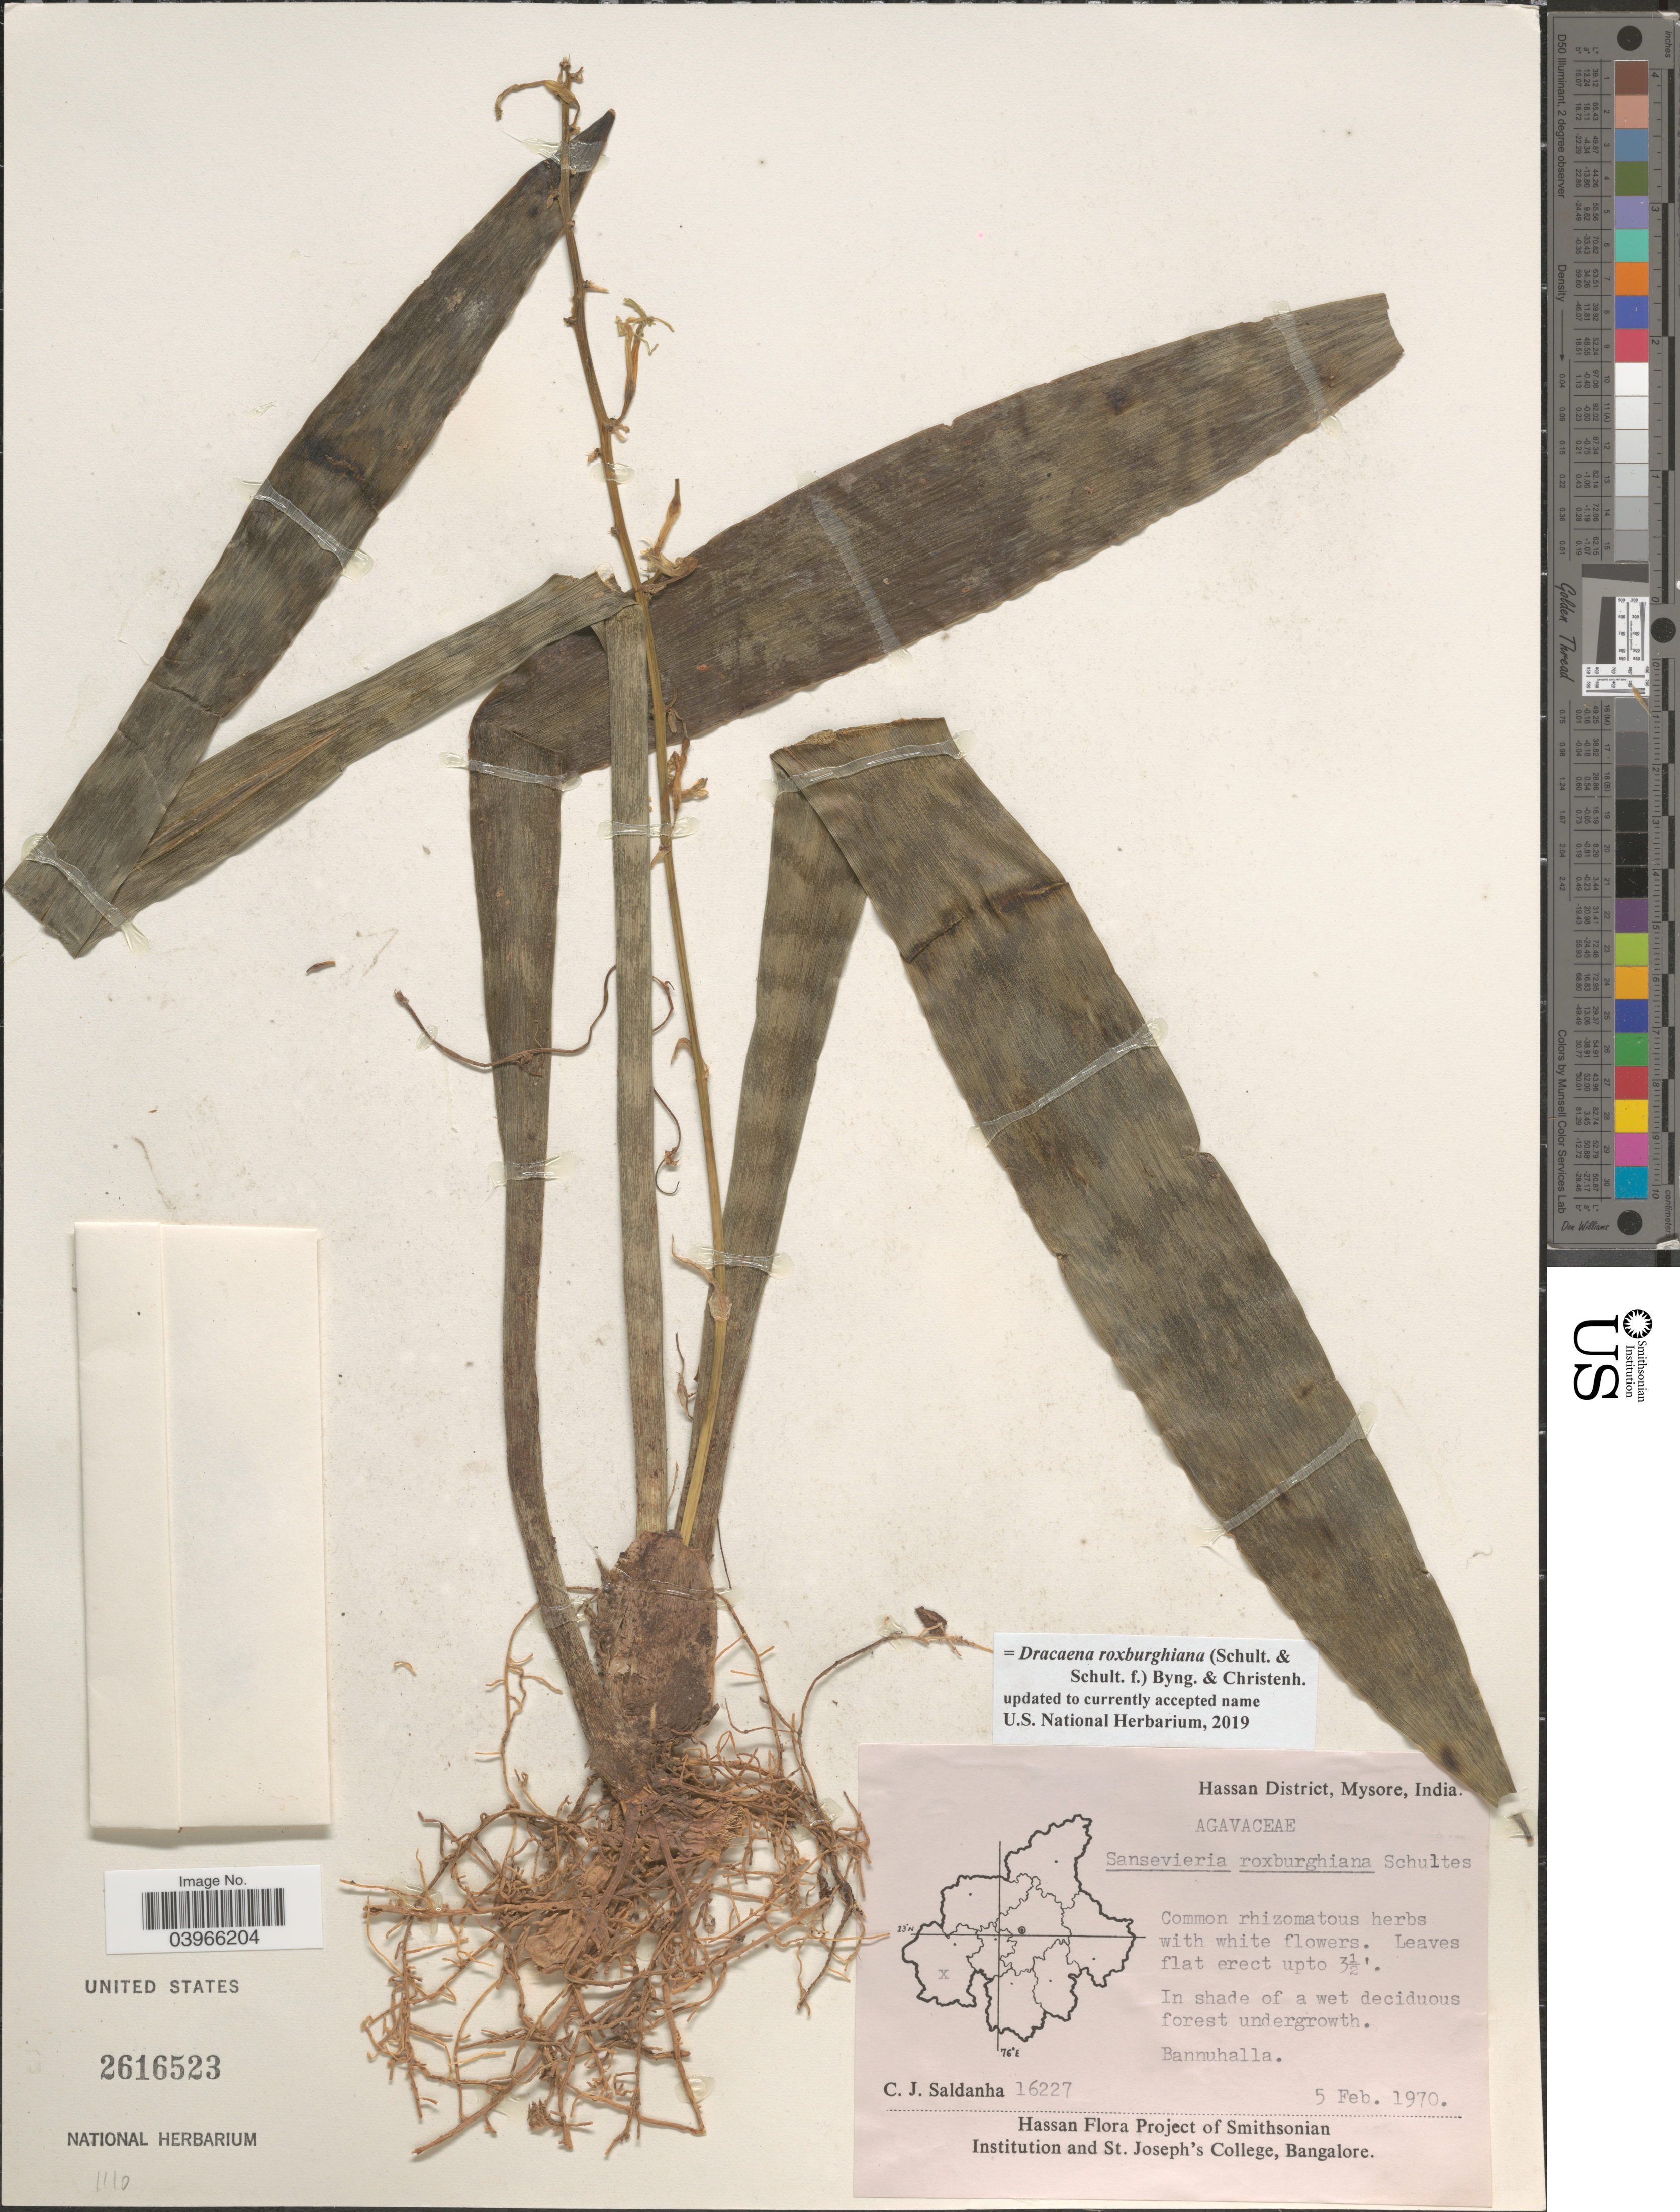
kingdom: Plantae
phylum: Tracheophyta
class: Liliopsida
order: Asparagales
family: Asparagaceae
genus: Dracaena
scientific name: Dracaena roxburghiana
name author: (Schult. f.) Byng & Christenh.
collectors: C. J. Saldanha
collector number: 16227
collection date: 1970-02-05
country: India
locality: Hassan District, Mysore. Bannuhalla.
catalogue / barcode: US 2616523